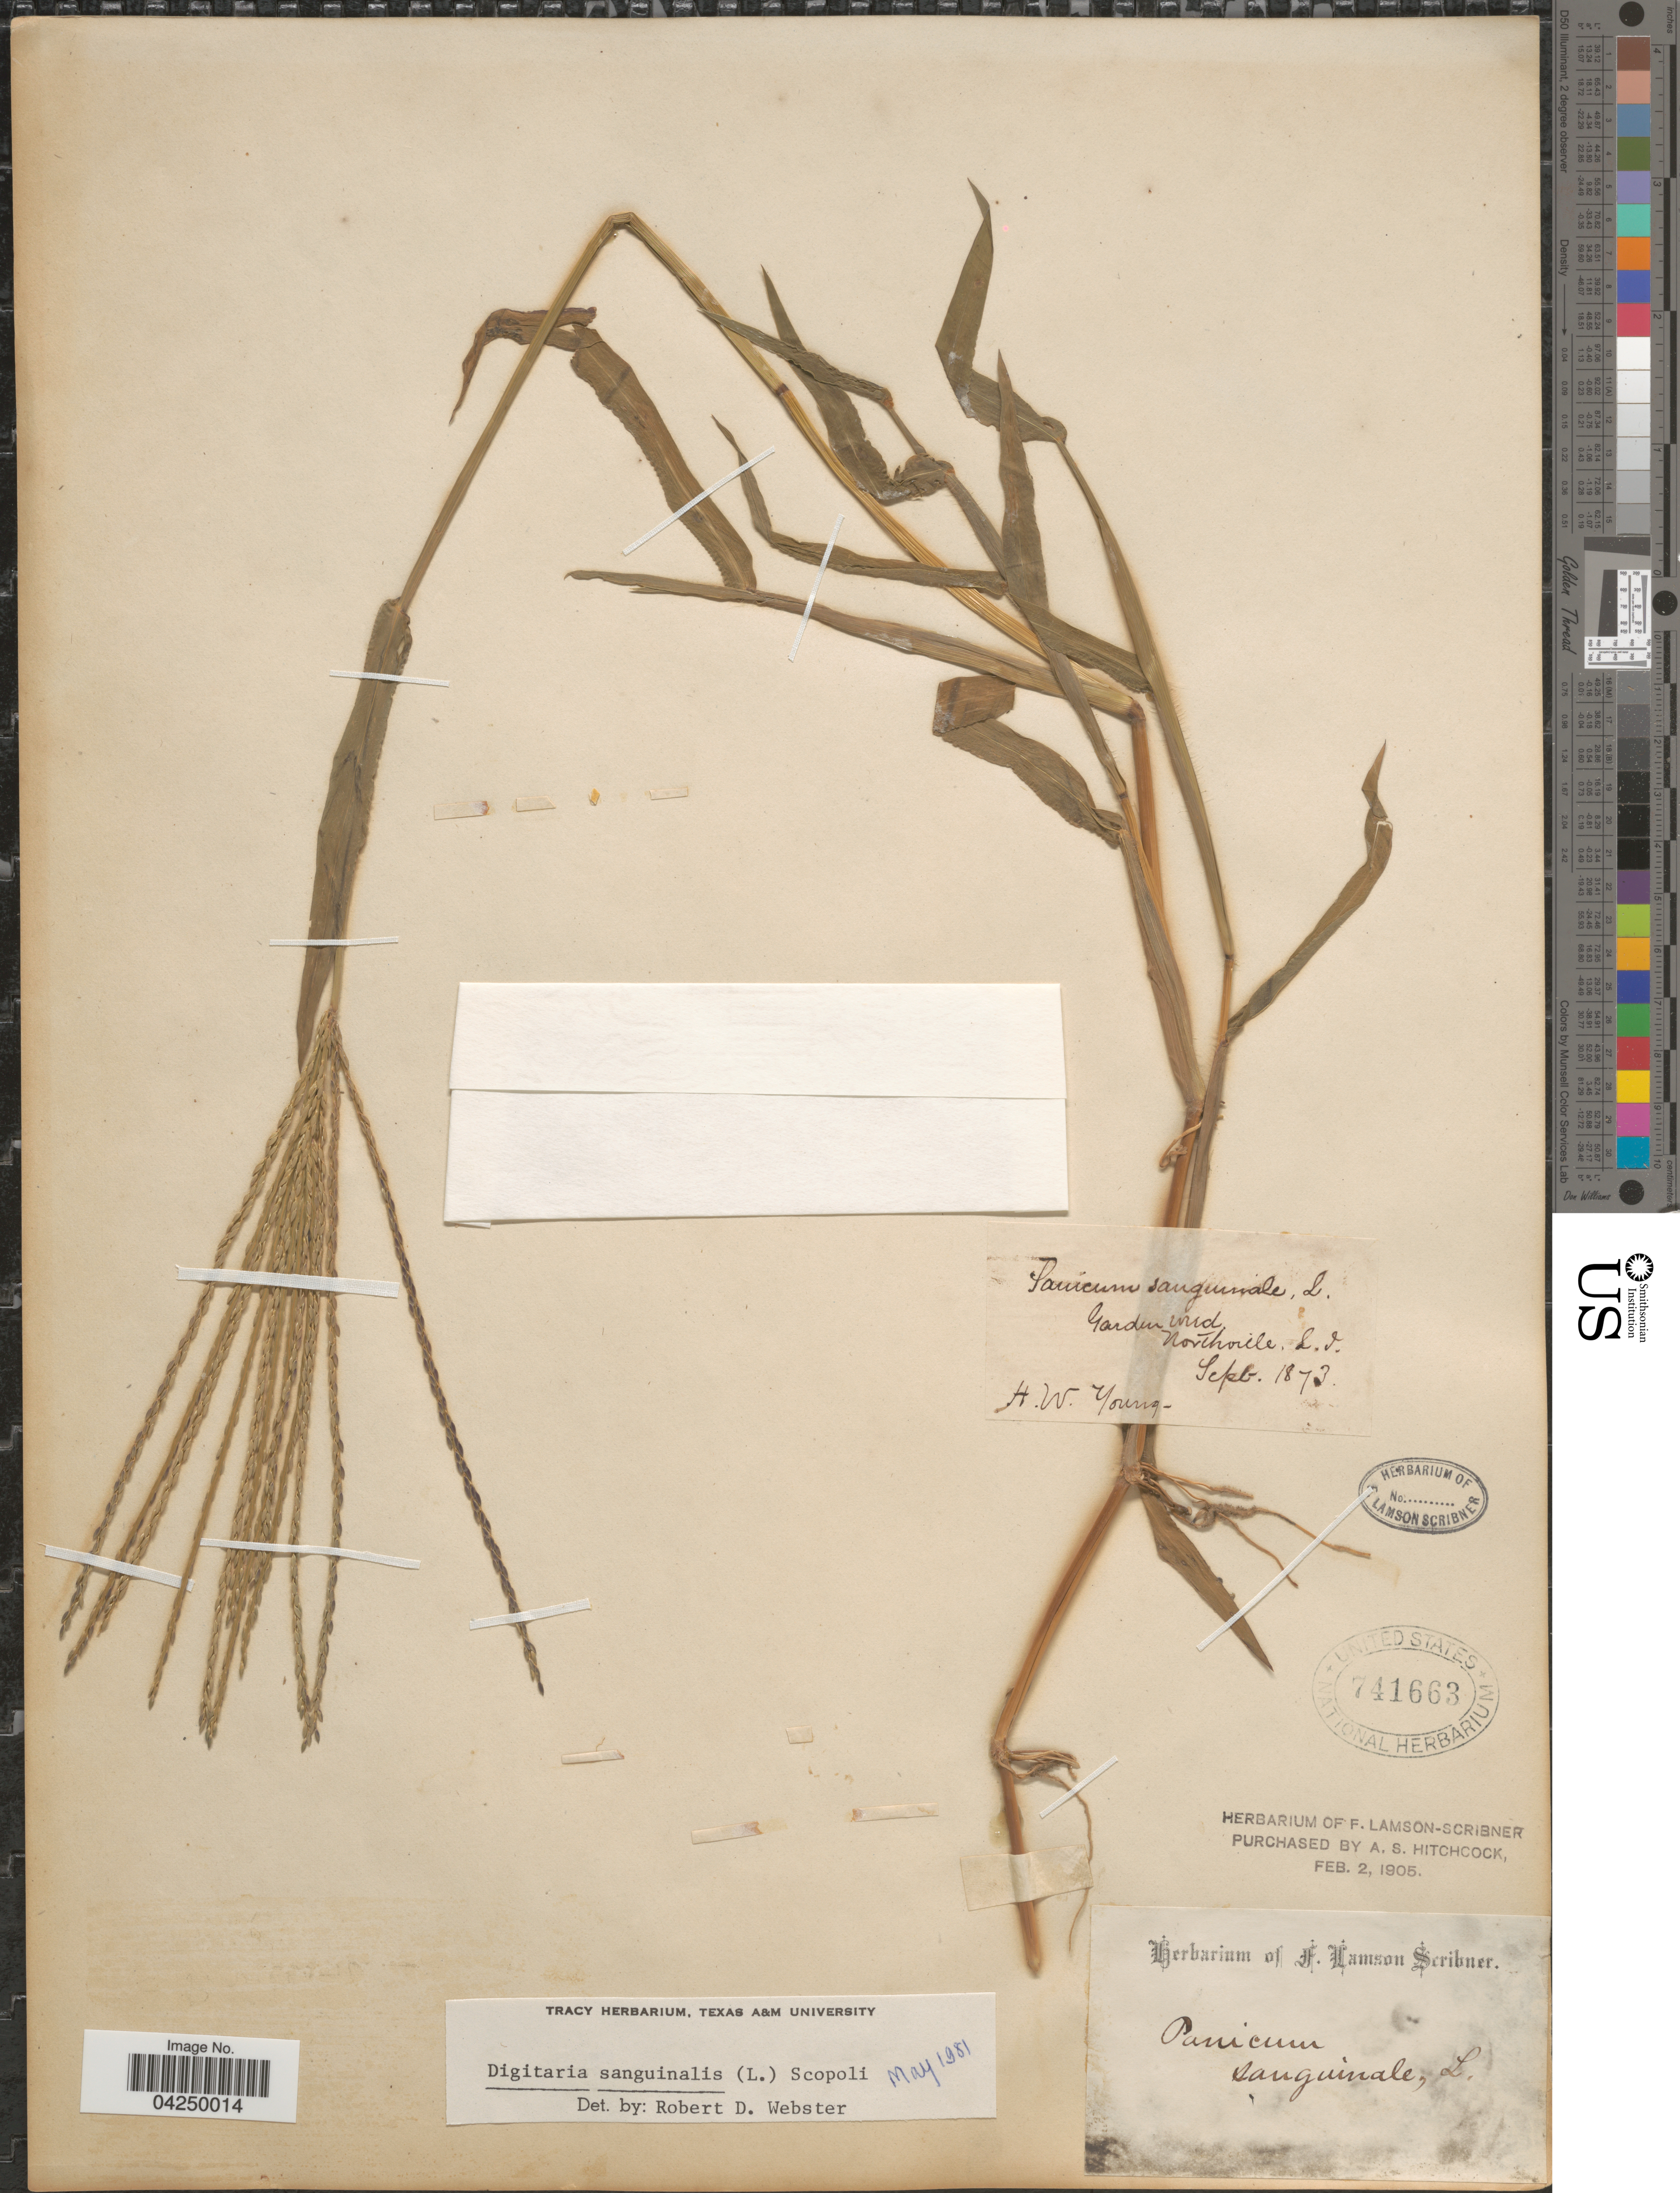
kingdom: Plantae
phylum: Tracheophyta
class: Liliopsida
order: Poales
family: Poaceae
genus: Digitaria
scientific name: Digitaria sanguinalis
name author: (L.) Scop.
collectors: H. W. Young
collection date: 1873-09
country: United States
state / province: New York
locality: Garden Werd. Northville.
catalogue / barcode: US 741663